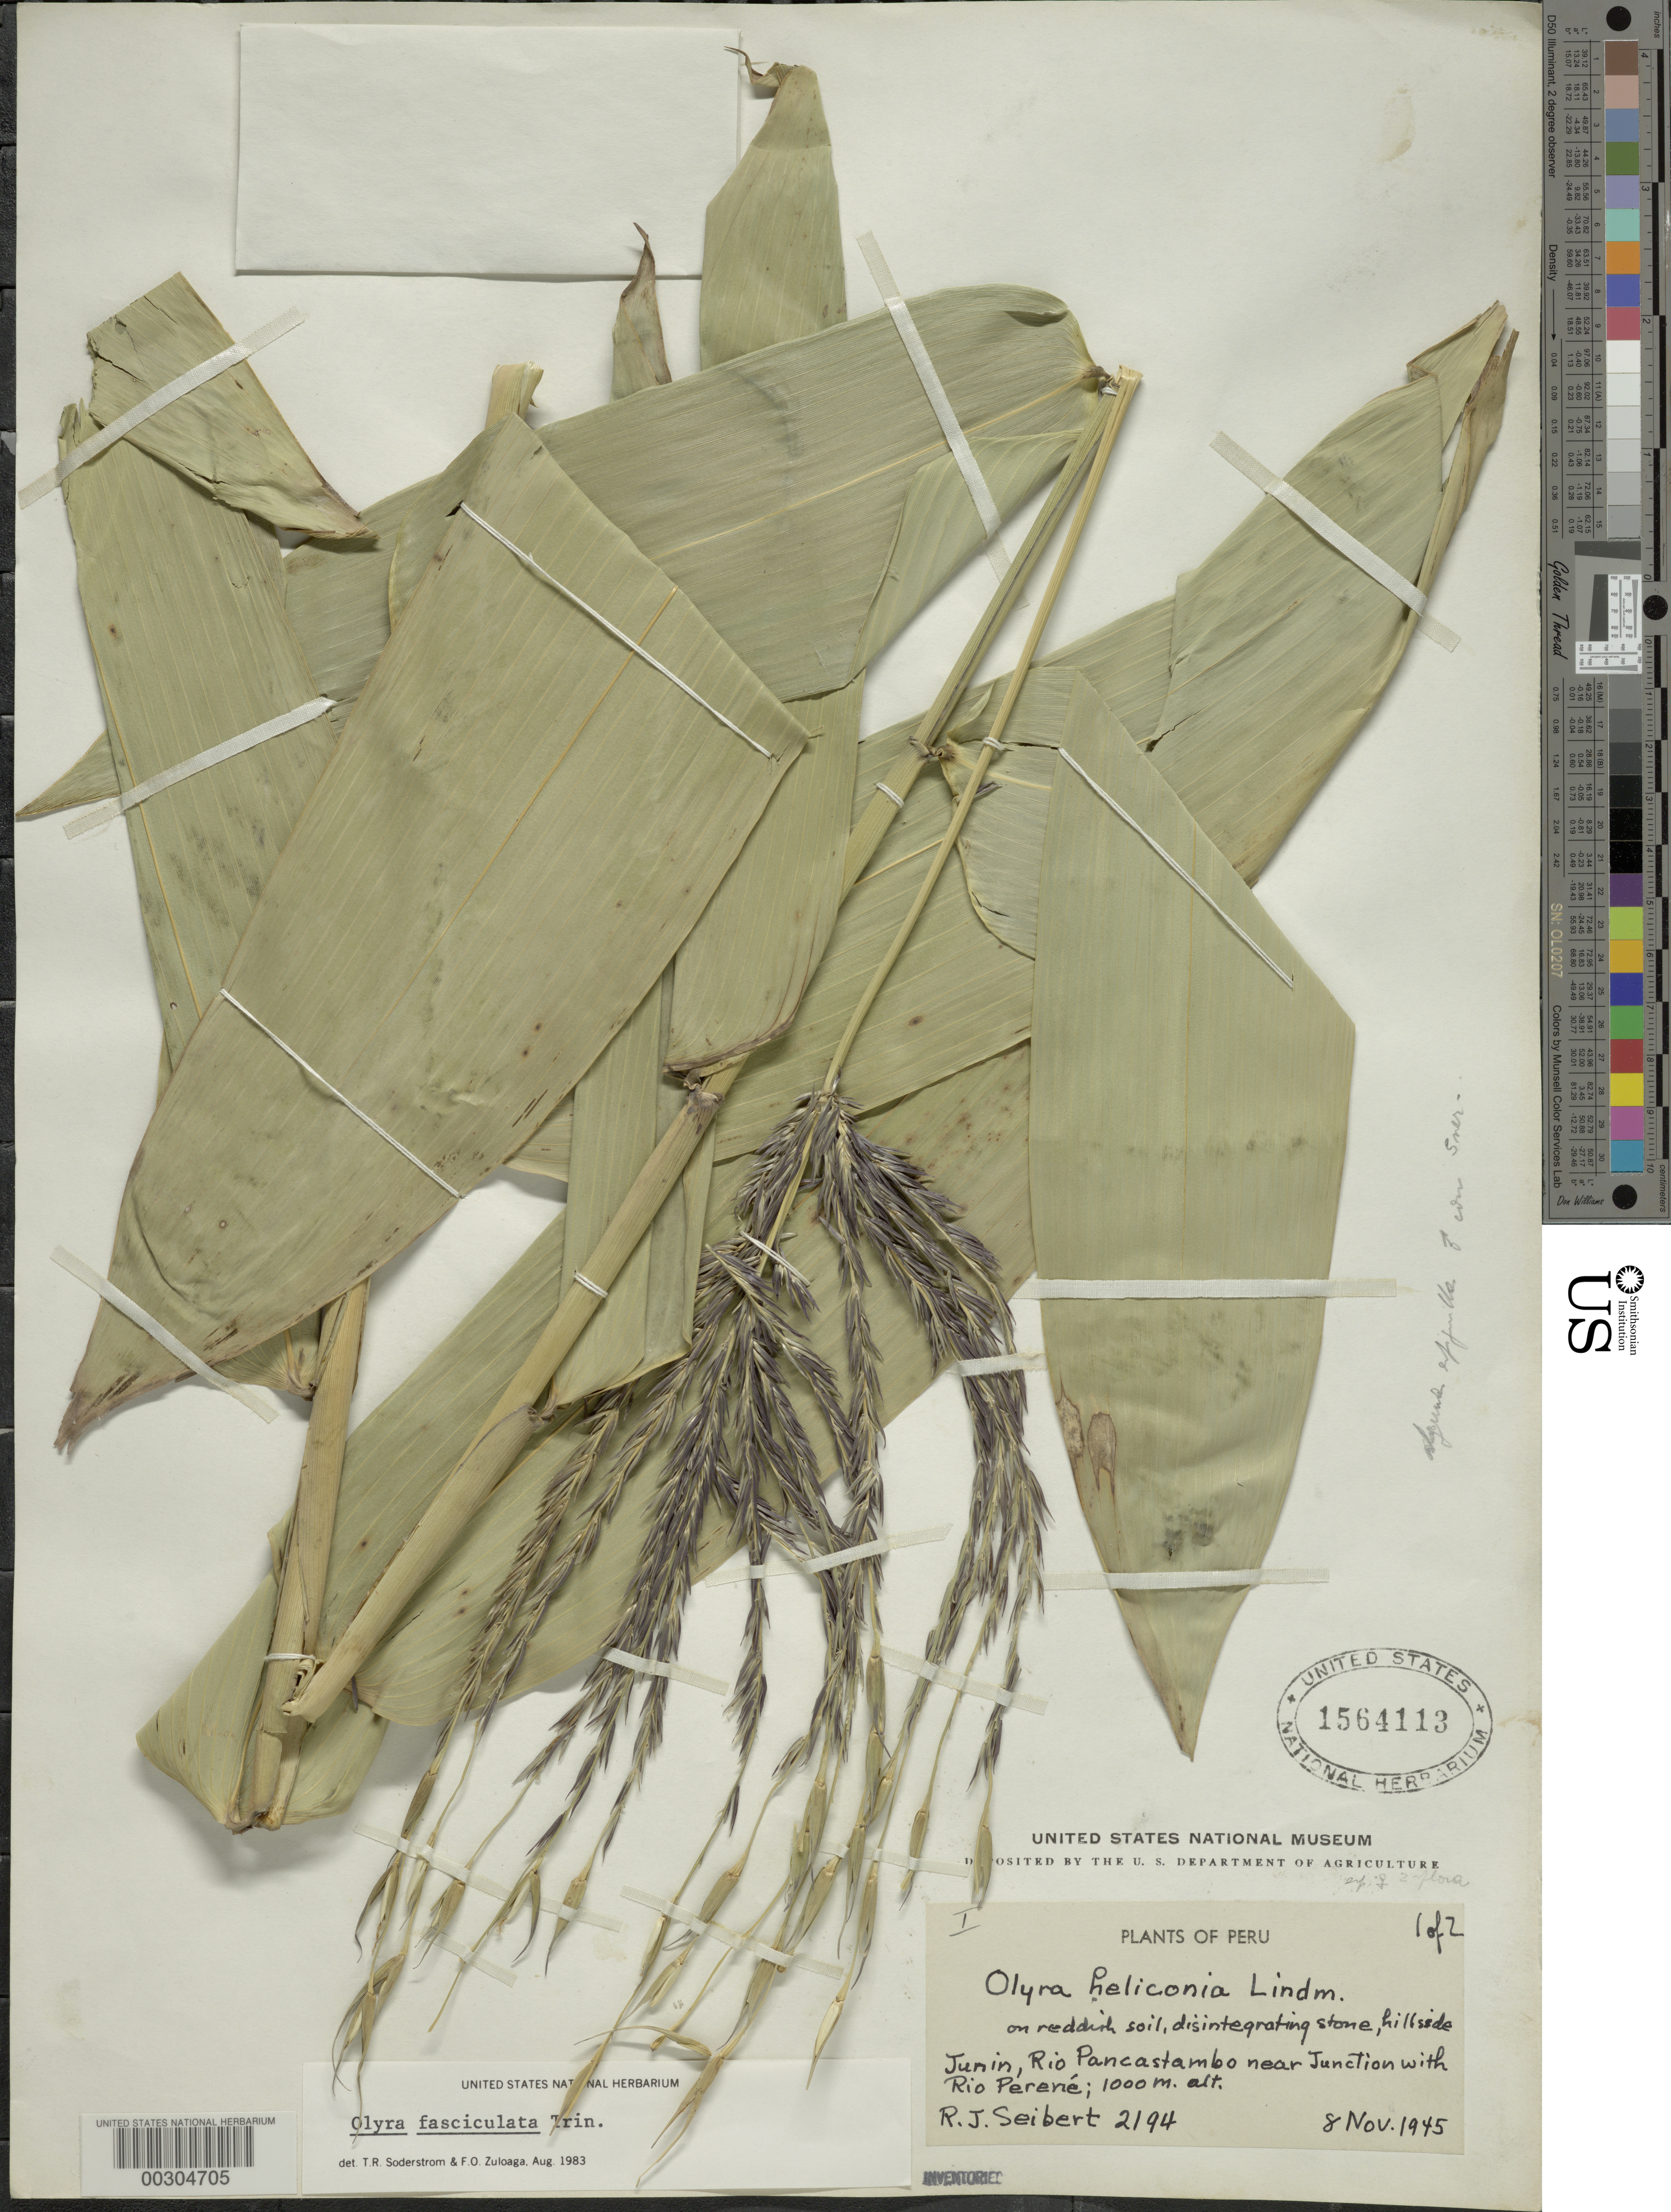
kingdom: Plantae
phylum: Tracheophyta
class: Liliopsida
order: Poales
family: Poaceae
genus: Olyra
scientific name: Olyra fasciculata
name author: Trin.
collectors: R. J. Seibert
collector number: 2194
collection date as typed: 08 Nov 1945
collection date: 1945-11-08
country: Peru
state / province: Junín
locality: Rio pan castambo, rio perene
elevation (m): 1000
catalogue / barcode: US 1564113